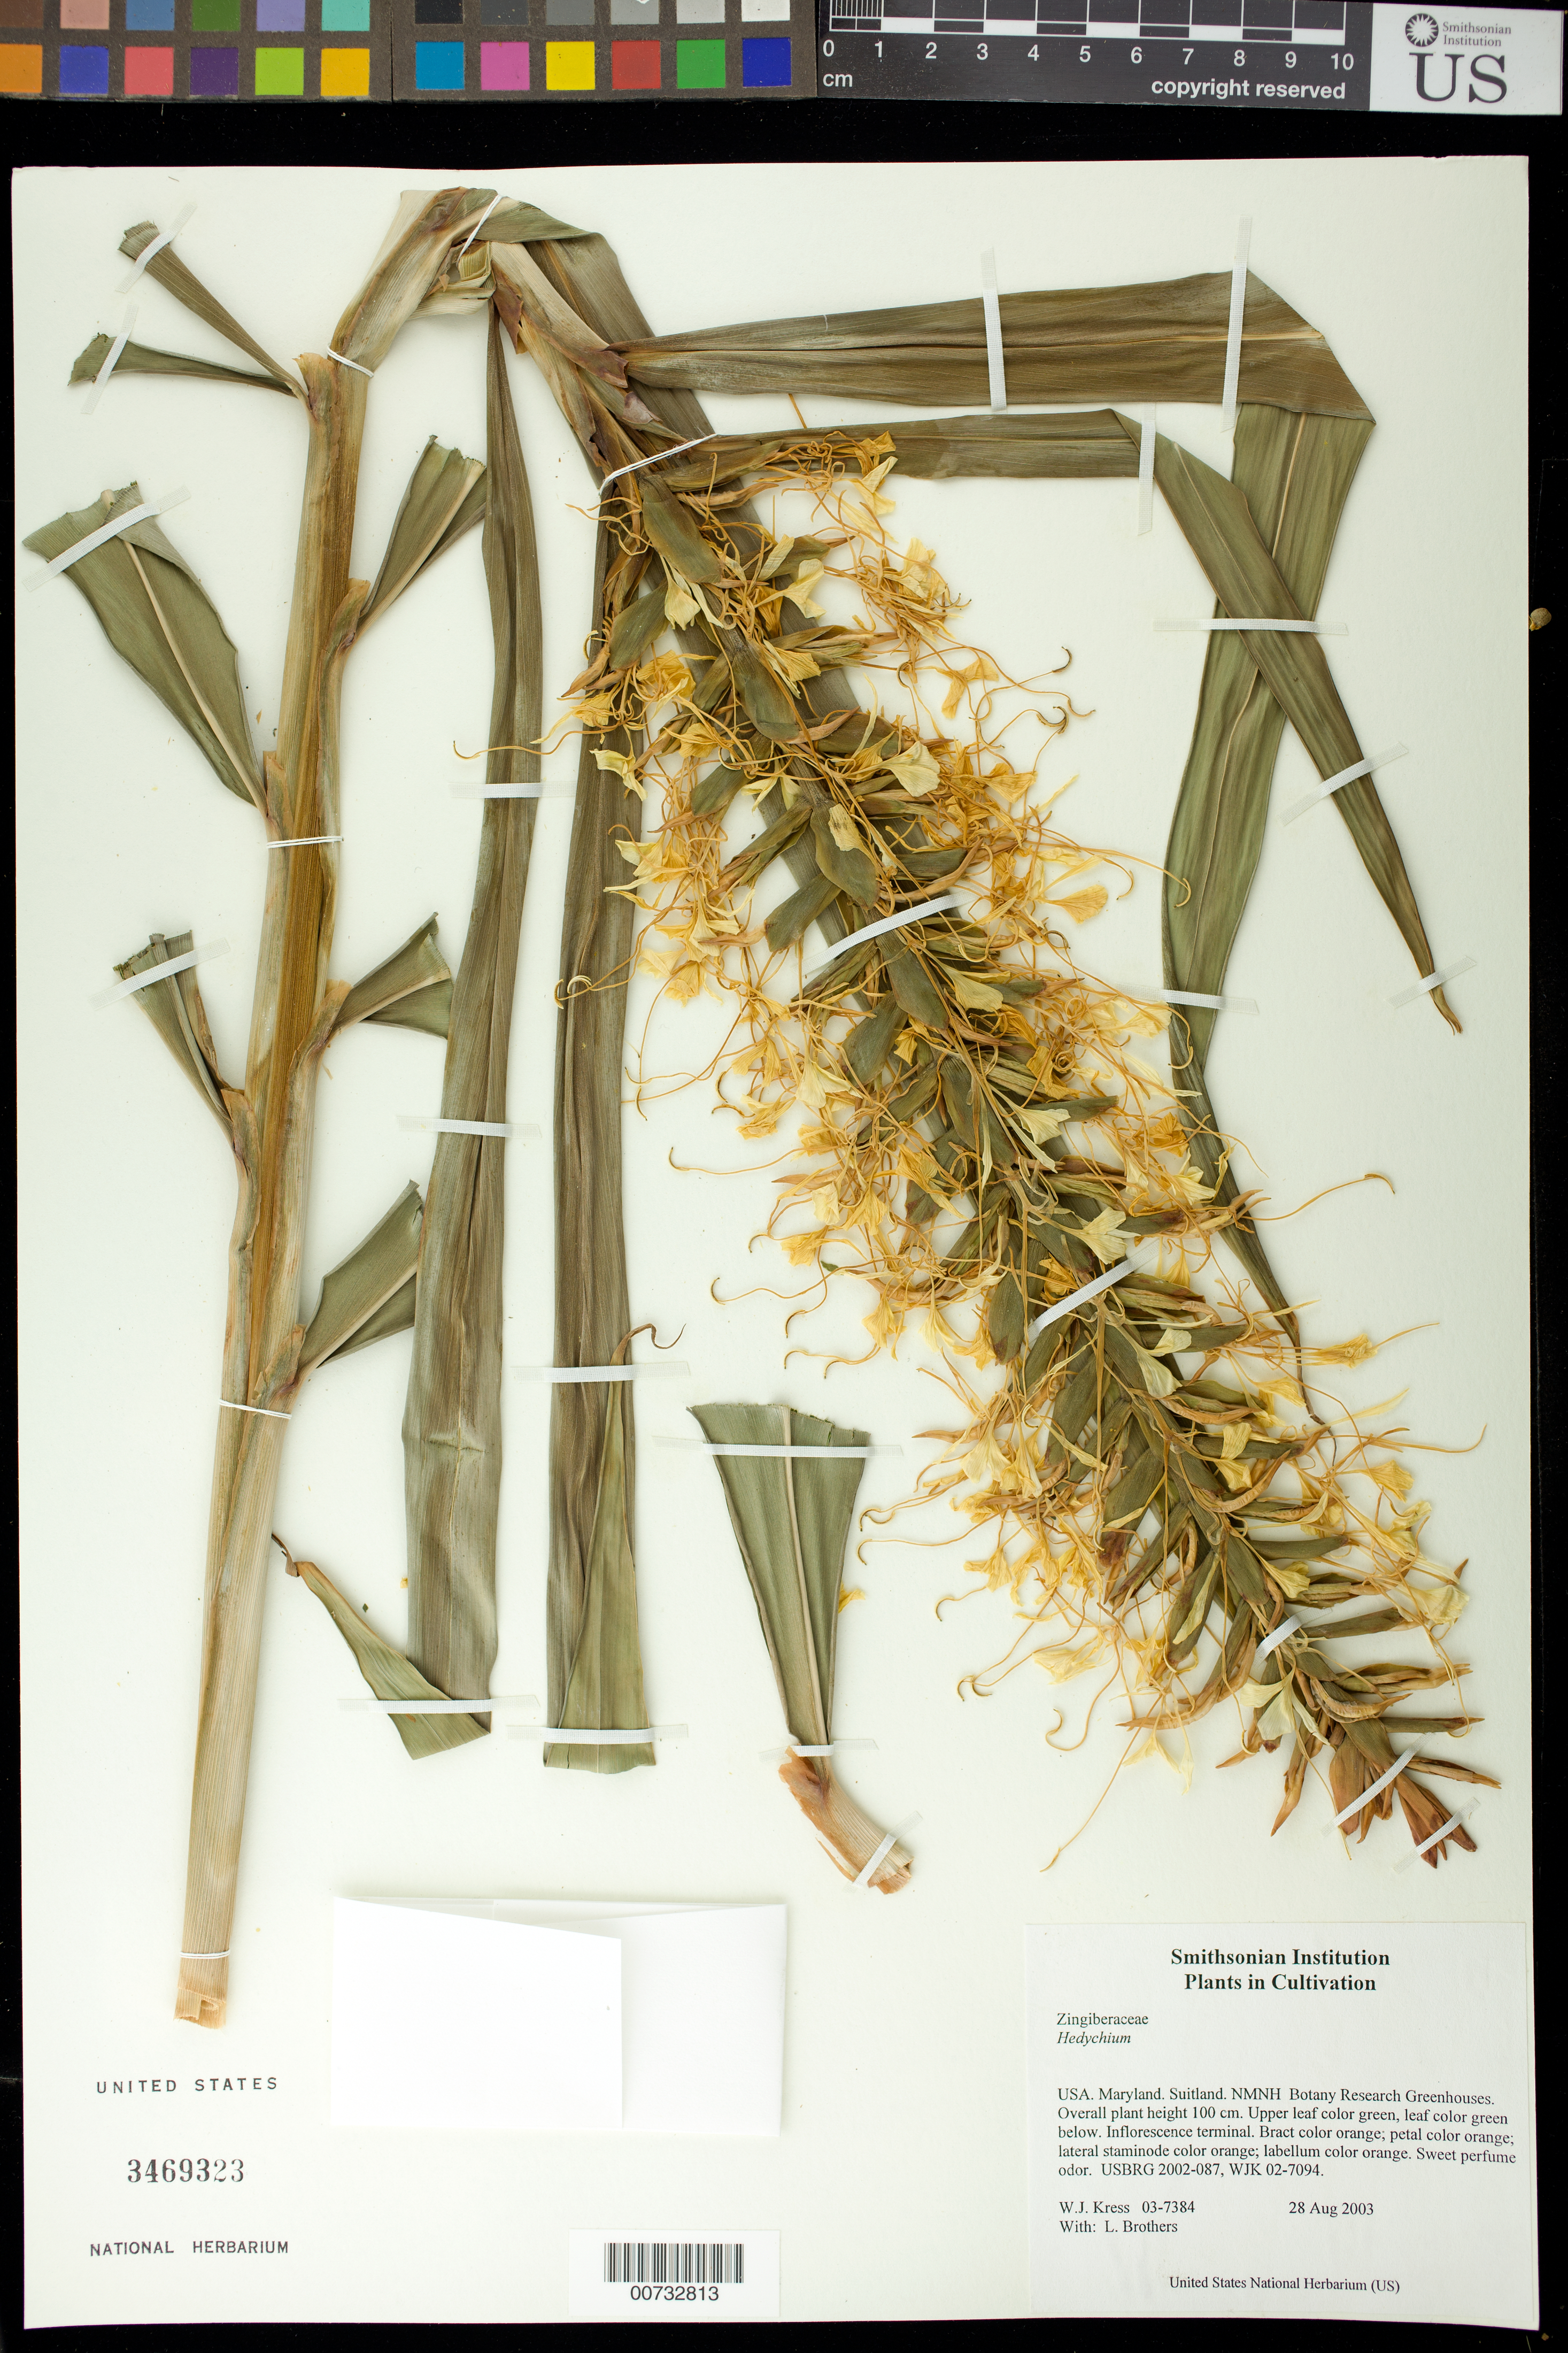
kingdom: Plantae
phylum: Tracheophyta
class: Liliopsida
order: Zingiberales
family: Zingiberaceae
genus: Hedychium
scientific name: Hedychium sp.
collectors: W. J. Kress & L. E. Brothers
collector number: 03-7384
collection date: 2003-08-28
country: United States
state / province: Maryland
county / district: Prince George's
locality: NMNH Botany Research Greenhouses. Suitland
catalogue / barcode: US 3469323